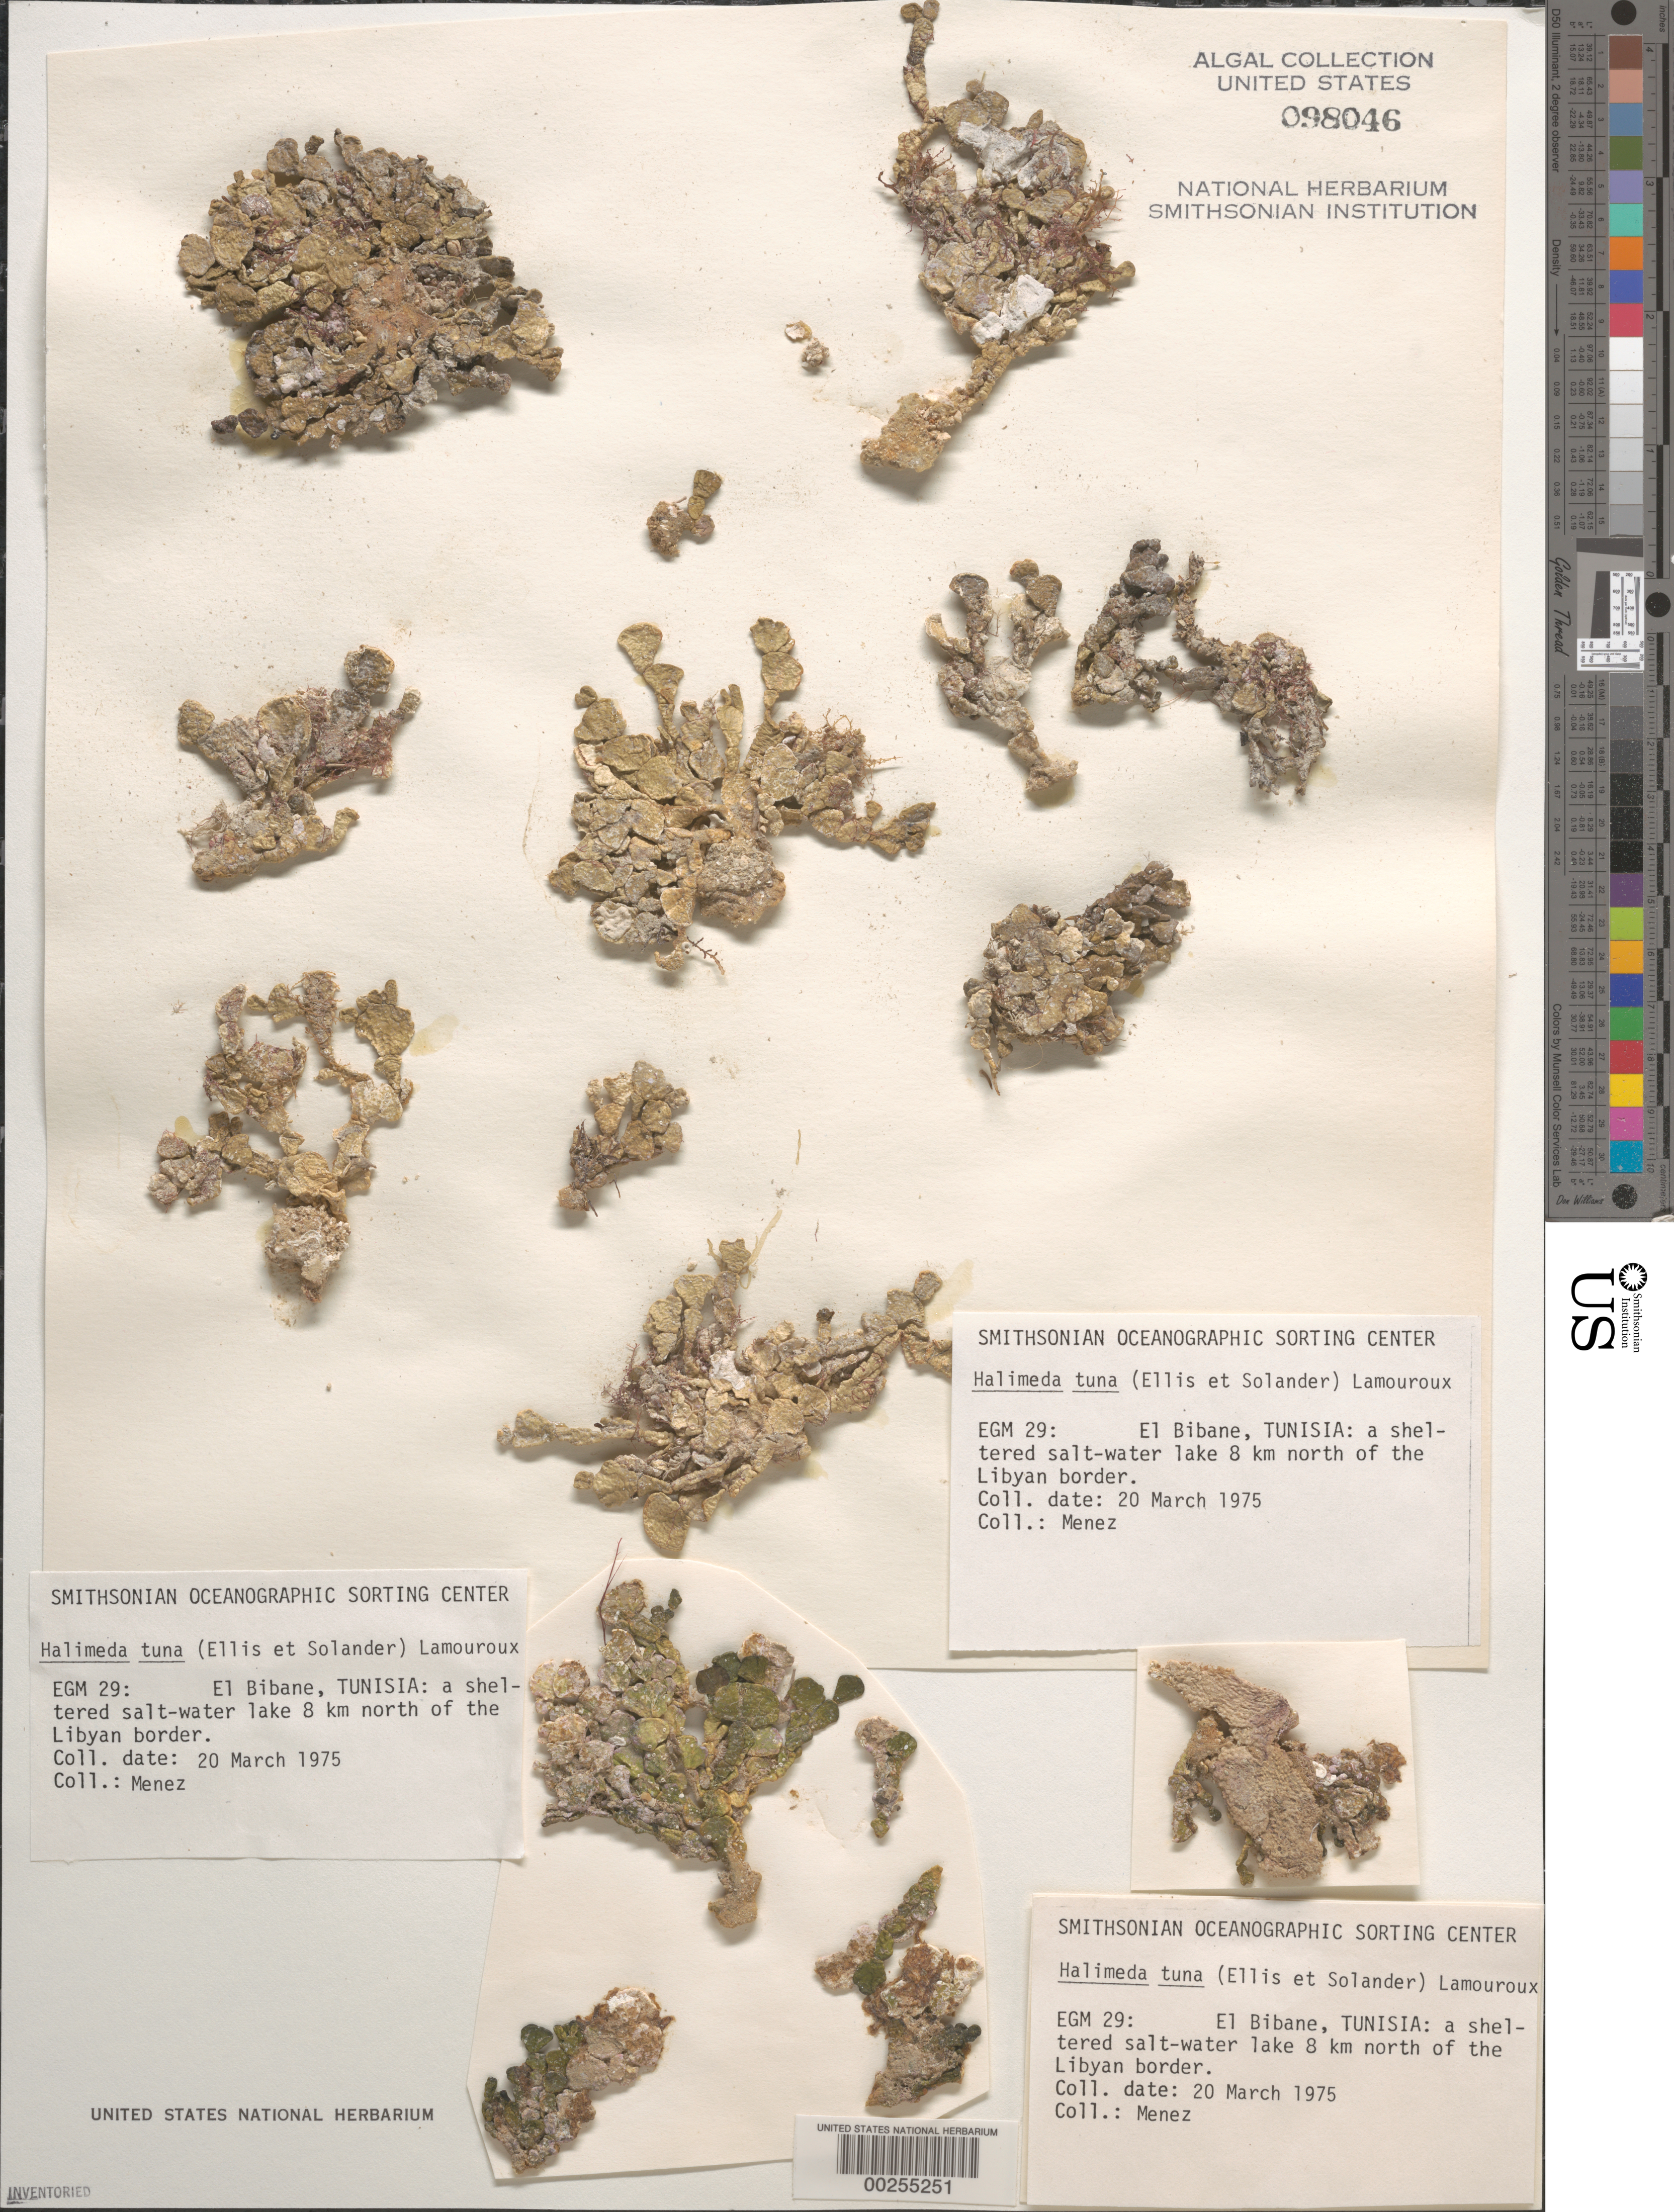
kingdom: Plantae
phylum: Chlorophyta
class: Ulvophyceae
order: Bryopsidales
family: Halimedaceae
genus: Halimeda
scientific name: Halimeda tuna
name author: (J. Ellis & Sol.) J.V.Lamouroux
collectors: Meñez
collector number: EGM 29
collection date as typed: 20 Mar 1975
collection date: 1975-03-20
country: Tunisia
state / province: Medenine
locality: El bibane, eight km north of libyan border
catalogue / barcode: US 98046